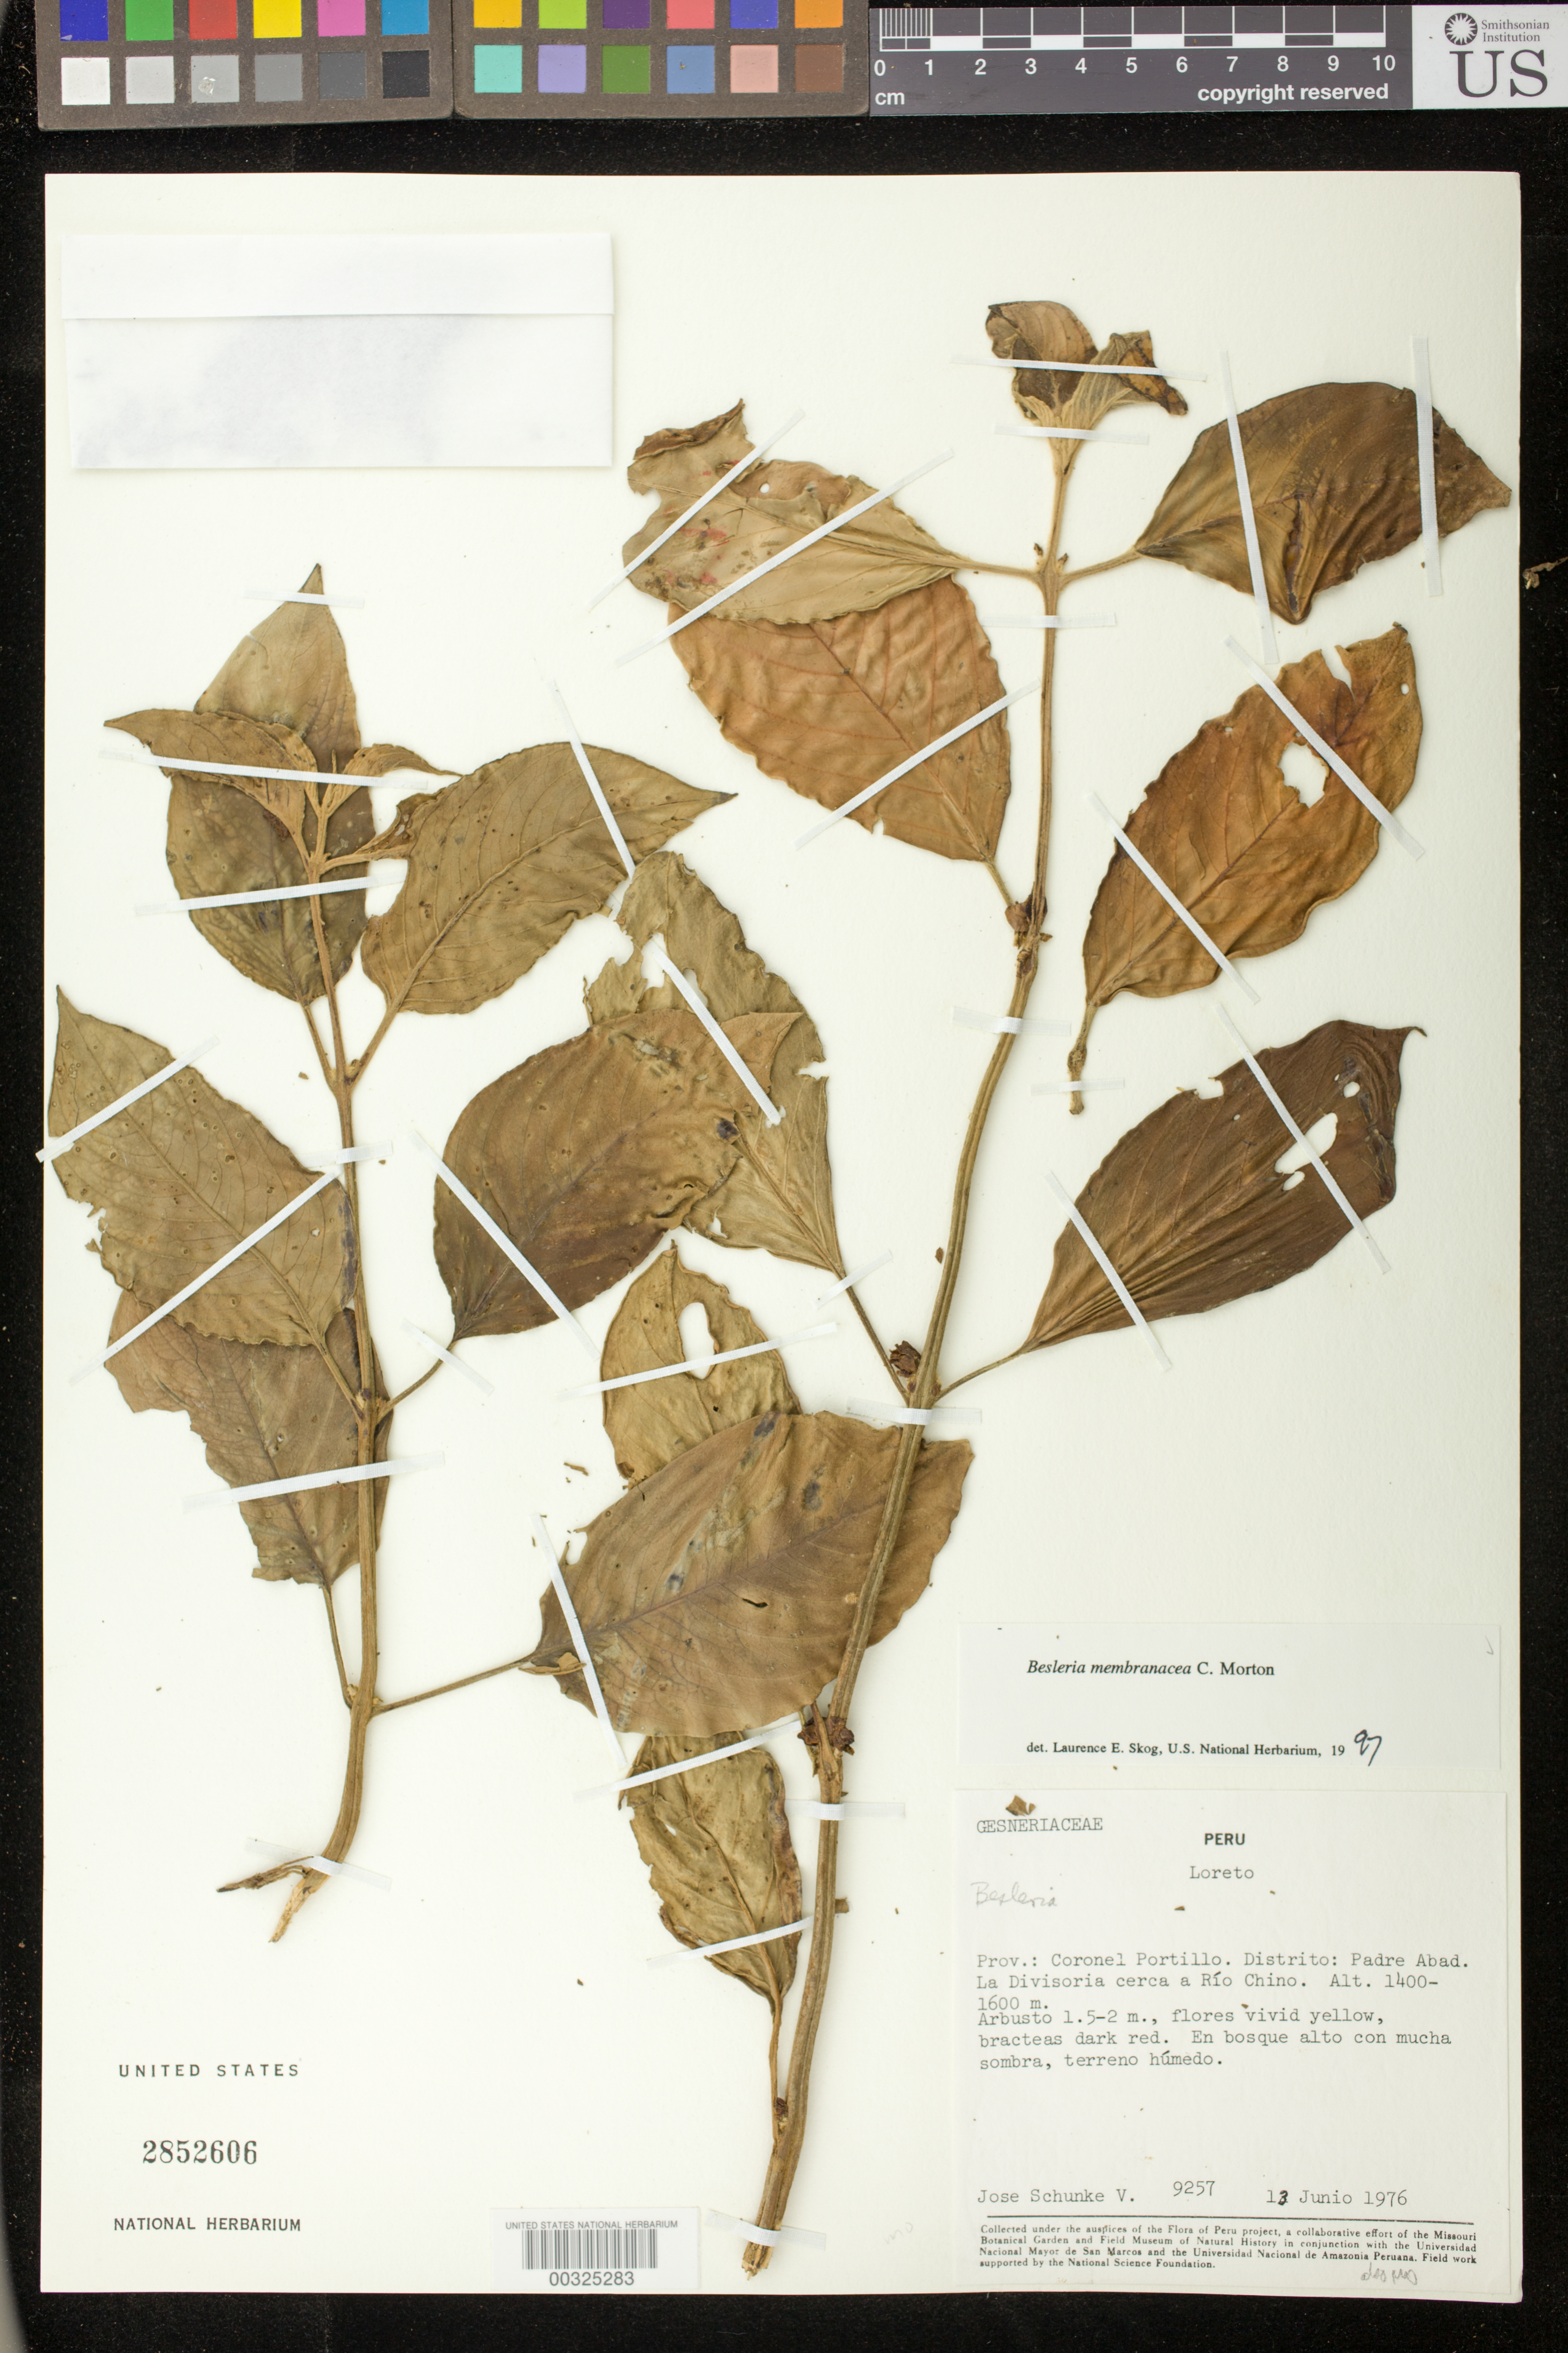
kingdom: Plantae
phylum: Tracheophyta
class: Magnoliopsida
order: Lamiales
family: Gesneriaceae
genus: Besleria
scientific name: Besleria membranacea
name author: C.V. Morton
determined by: Skog, Laurence E.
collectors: J. Schunke Vigo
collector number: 9257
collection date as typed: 13 Jun 1976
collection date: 1976-06-13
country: Peru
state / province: Loreto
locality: Prov. Coronel Portillo, dtto. Padre Abad; La Divisoria cerca a Río Chino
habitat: En bosque alto con mucha sombra, terreno húmedo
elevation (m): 1400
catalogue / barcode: US 2852606